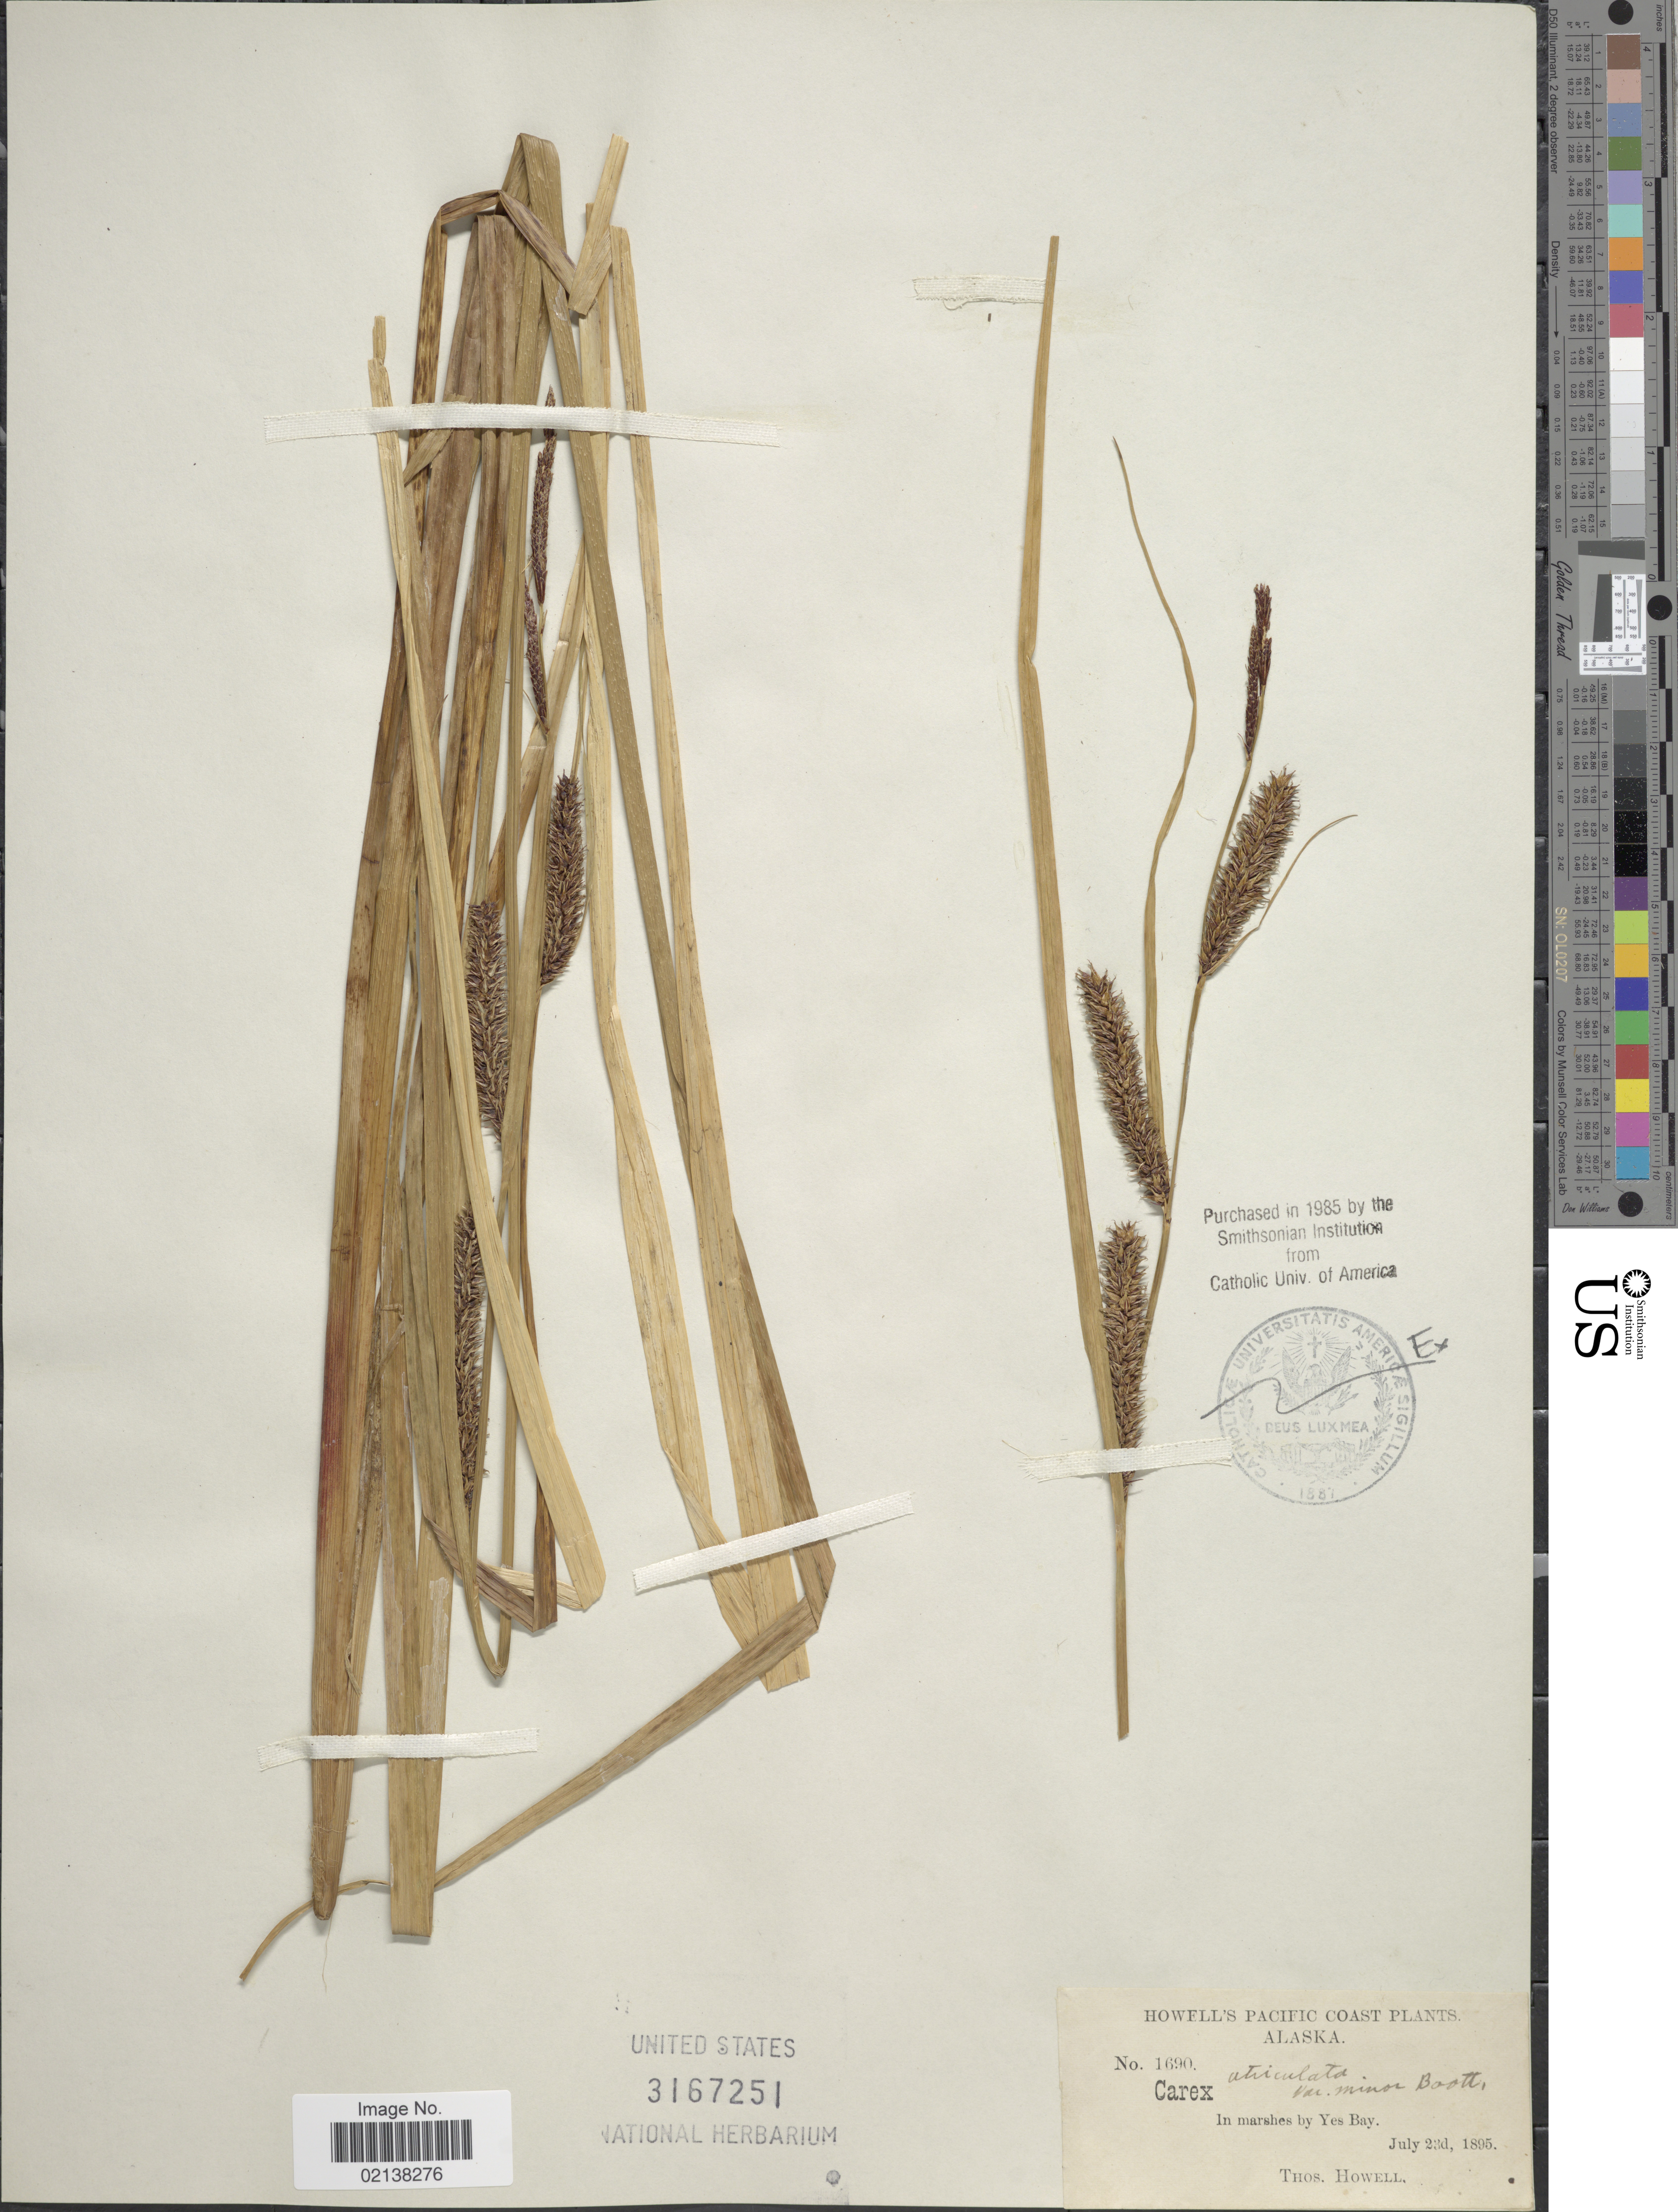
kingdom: Plantae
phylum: Tracheophyta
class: Liliopsida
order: Poales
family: Cyperaceae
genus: Carex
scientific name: Carex utriculata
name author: Boott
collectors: T. Howell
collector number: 1690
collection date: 1895-07-23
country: United States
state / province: Alaska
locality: Pacific Coast. In marshes by Yes Bay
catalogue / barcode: US 3167251